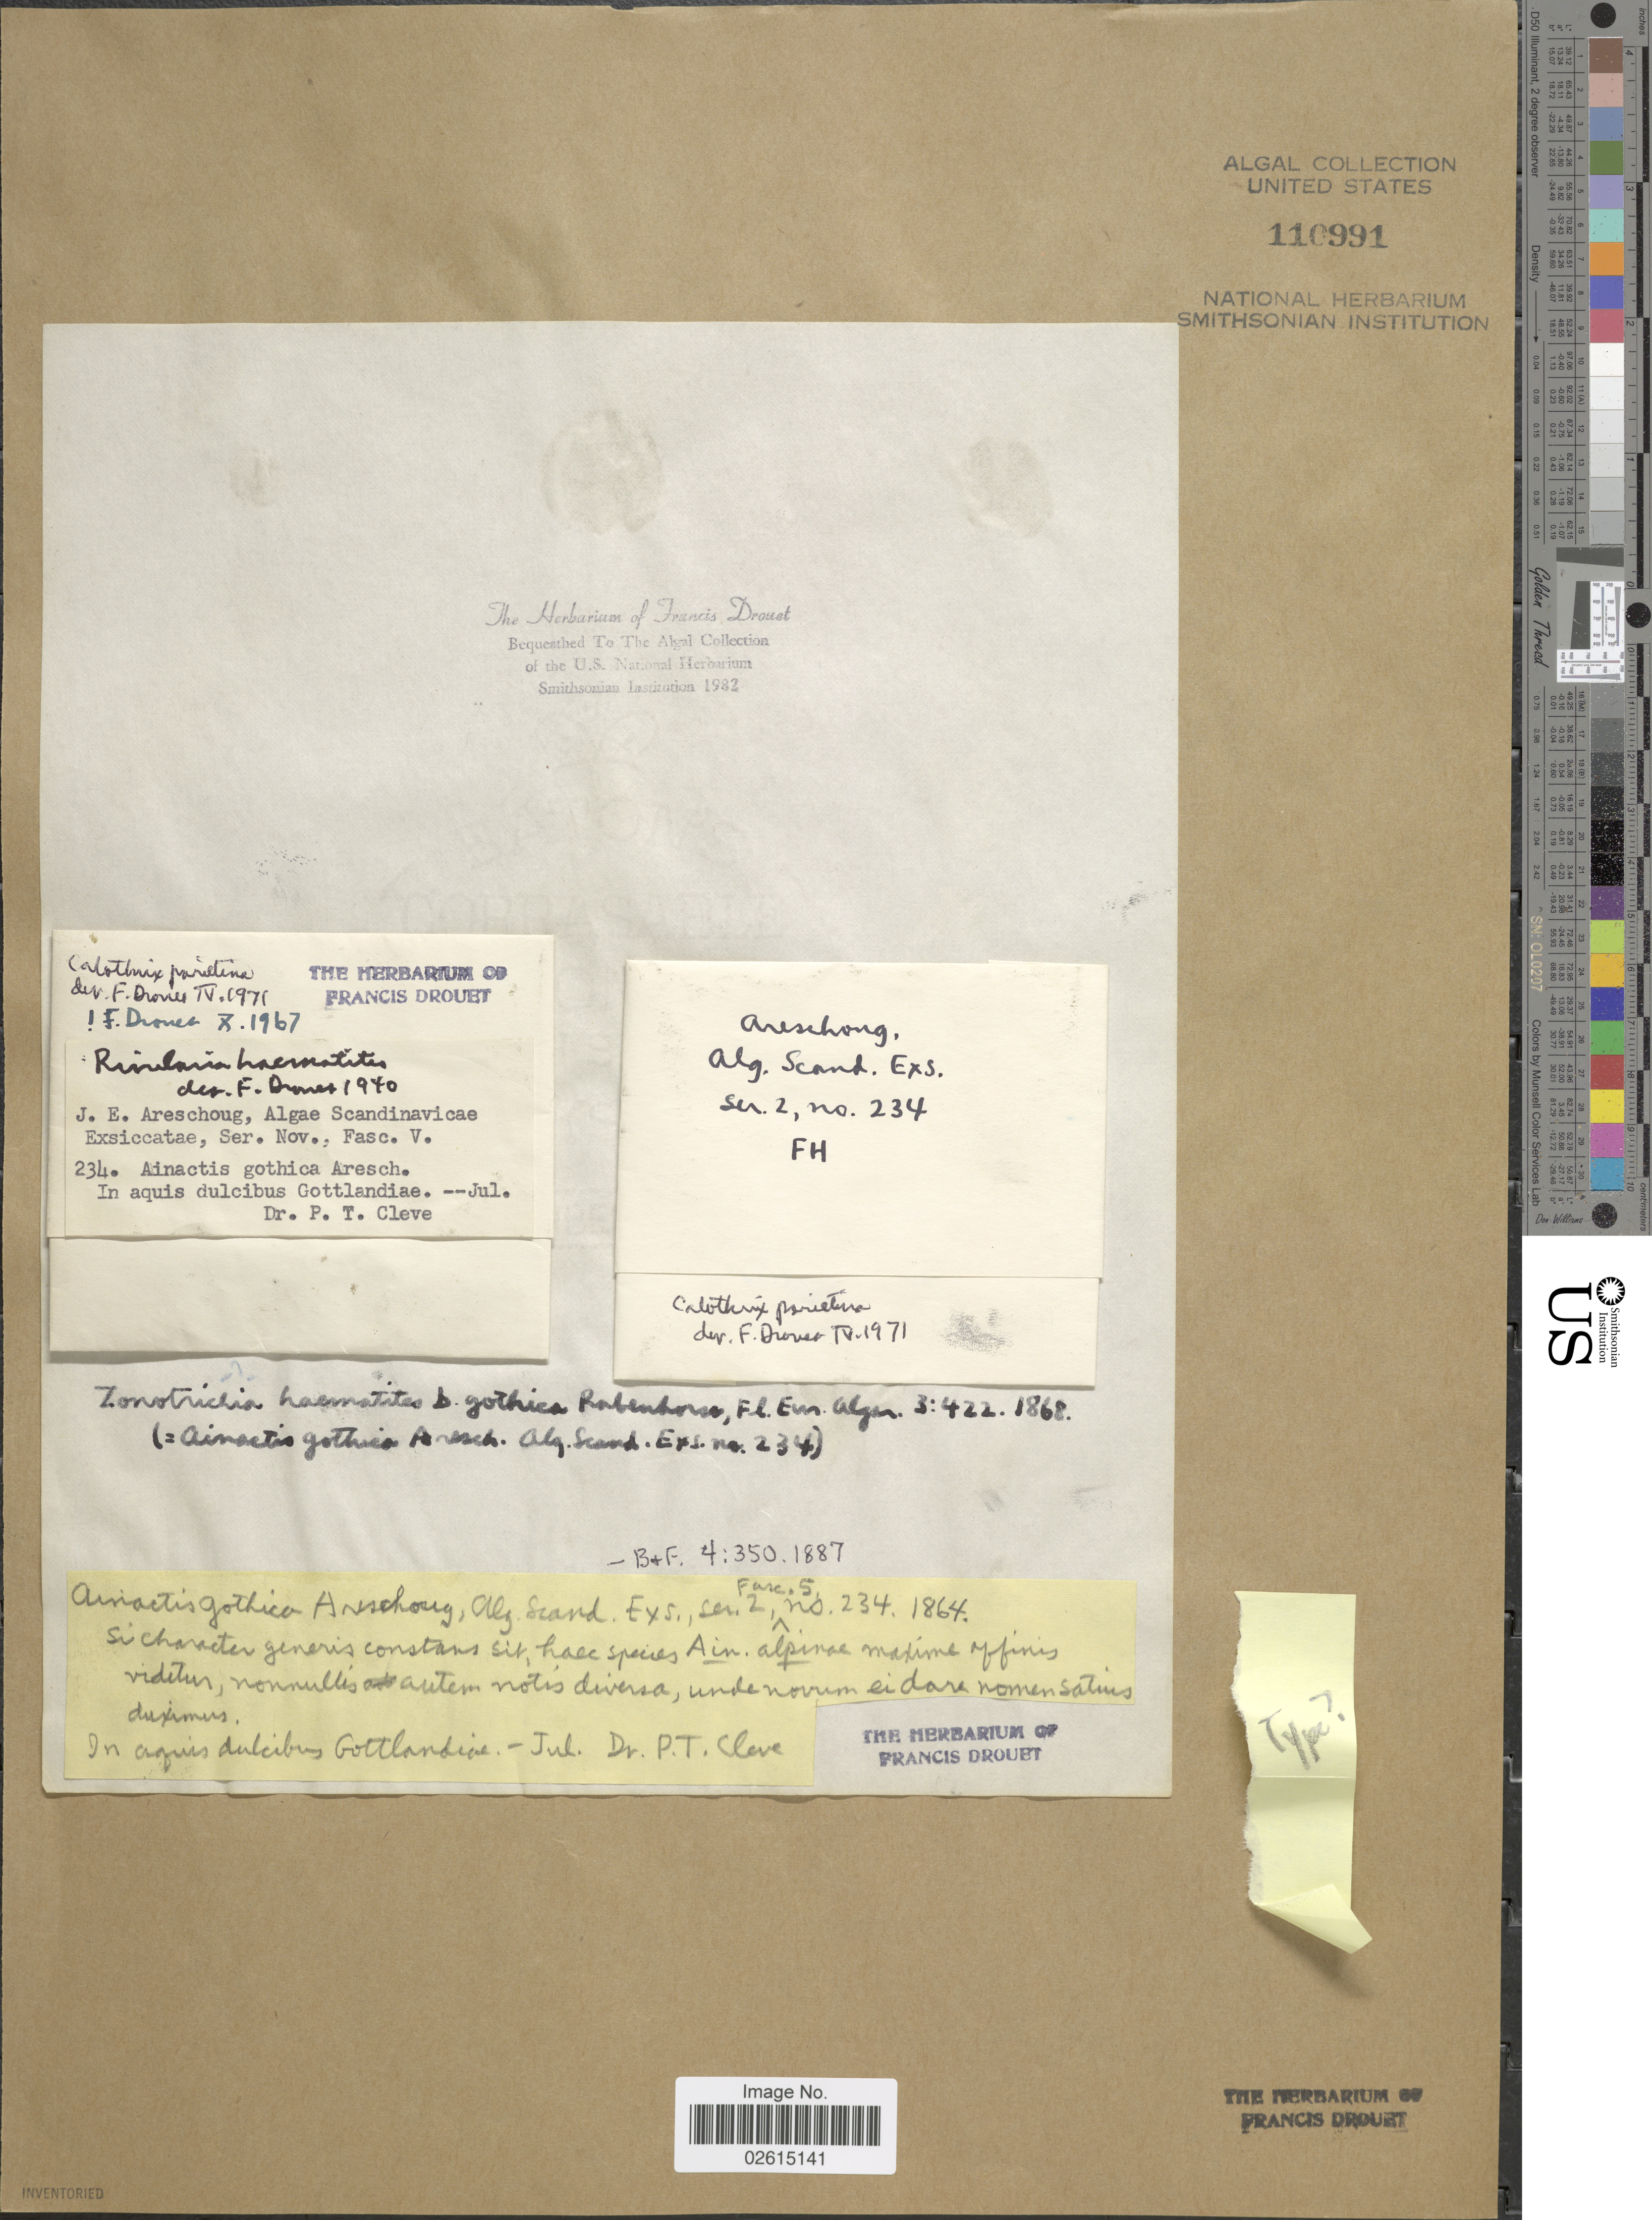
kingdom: Bacteria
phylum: Cyanobacteria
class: Cyanobacteriia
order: Cyanobacteriales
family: Rivulariaceae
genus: Calothrix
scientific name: Calothrix parietina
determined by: Drouet, F. E.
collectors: P. Cleve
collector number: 234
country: Sweden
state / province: Gotland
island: Gotland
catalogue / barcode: US 110991